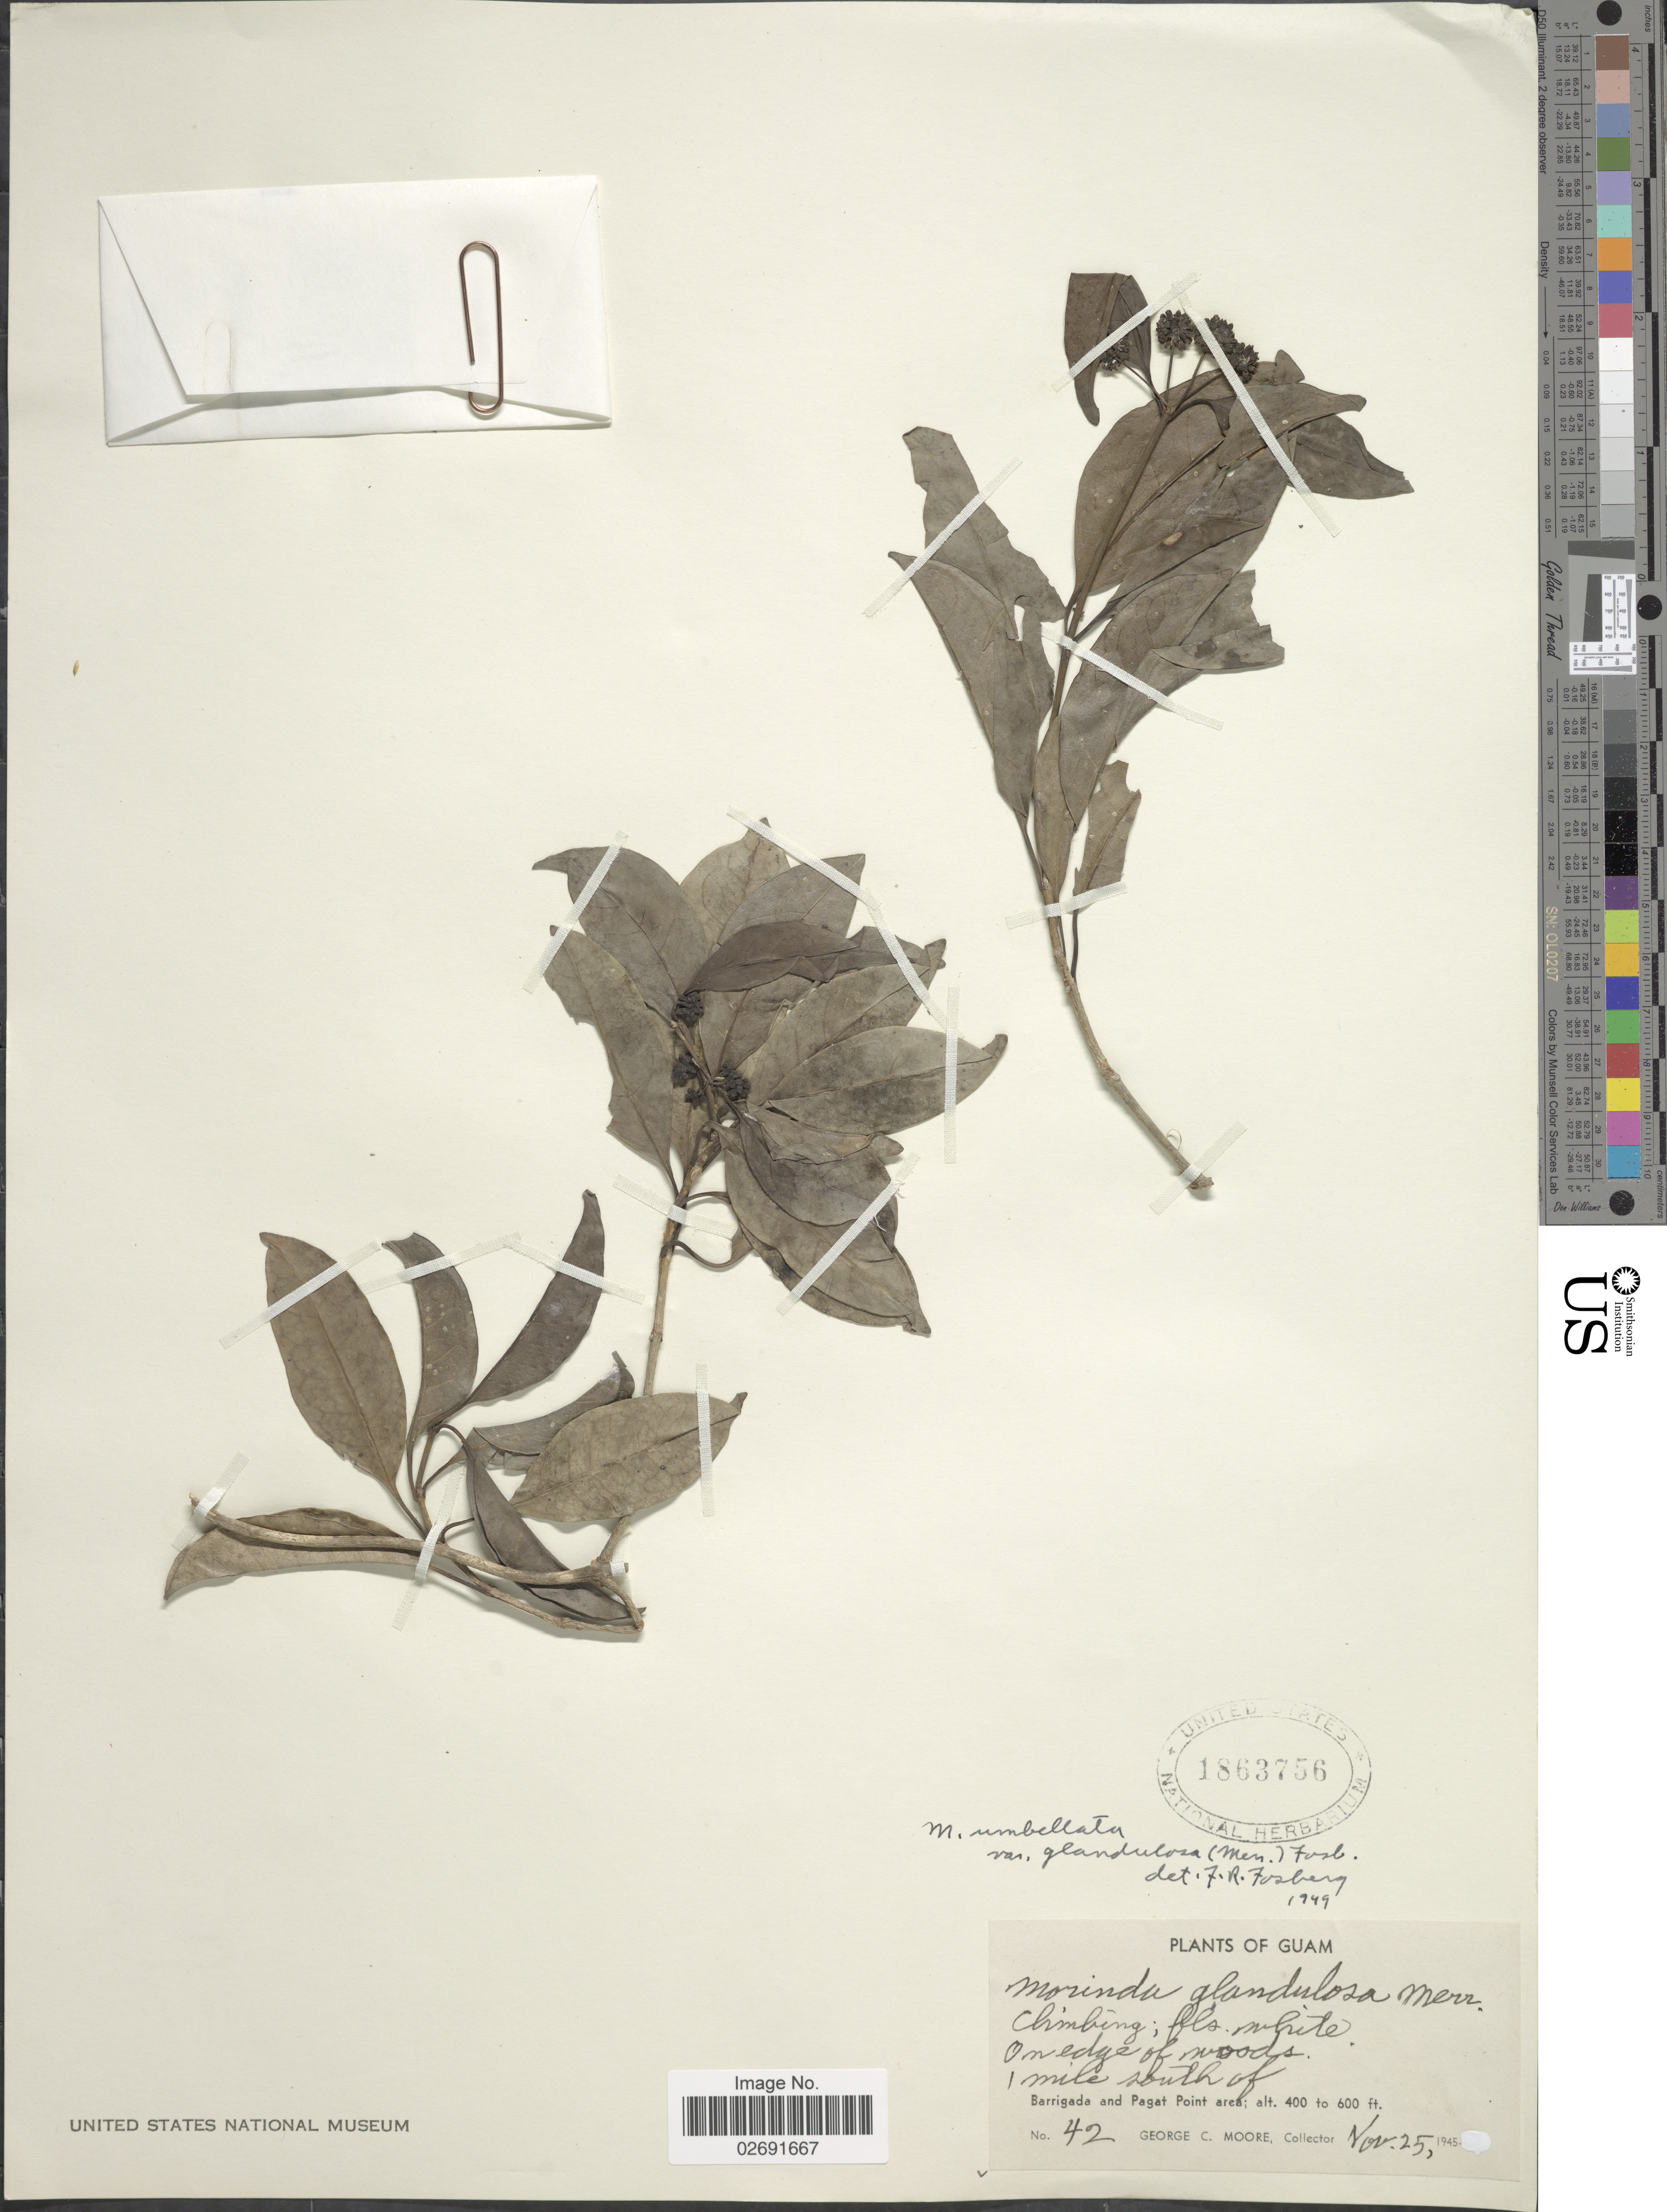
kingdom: Plantae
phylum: Tracheophyta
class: Magnoliopsida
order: Gentianales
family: Rubiaceae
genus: Gynochthodes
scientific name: Gynochthodes myrtifolia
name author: (A. Gray) Razafim. & B. Bremer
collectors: G. C. Moore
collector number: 42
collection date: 1945-11-25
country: Guam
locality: On edge of woods. 1 mile south of Barrigada and Pagat Point area.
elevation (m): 122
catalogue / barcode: US 1863756